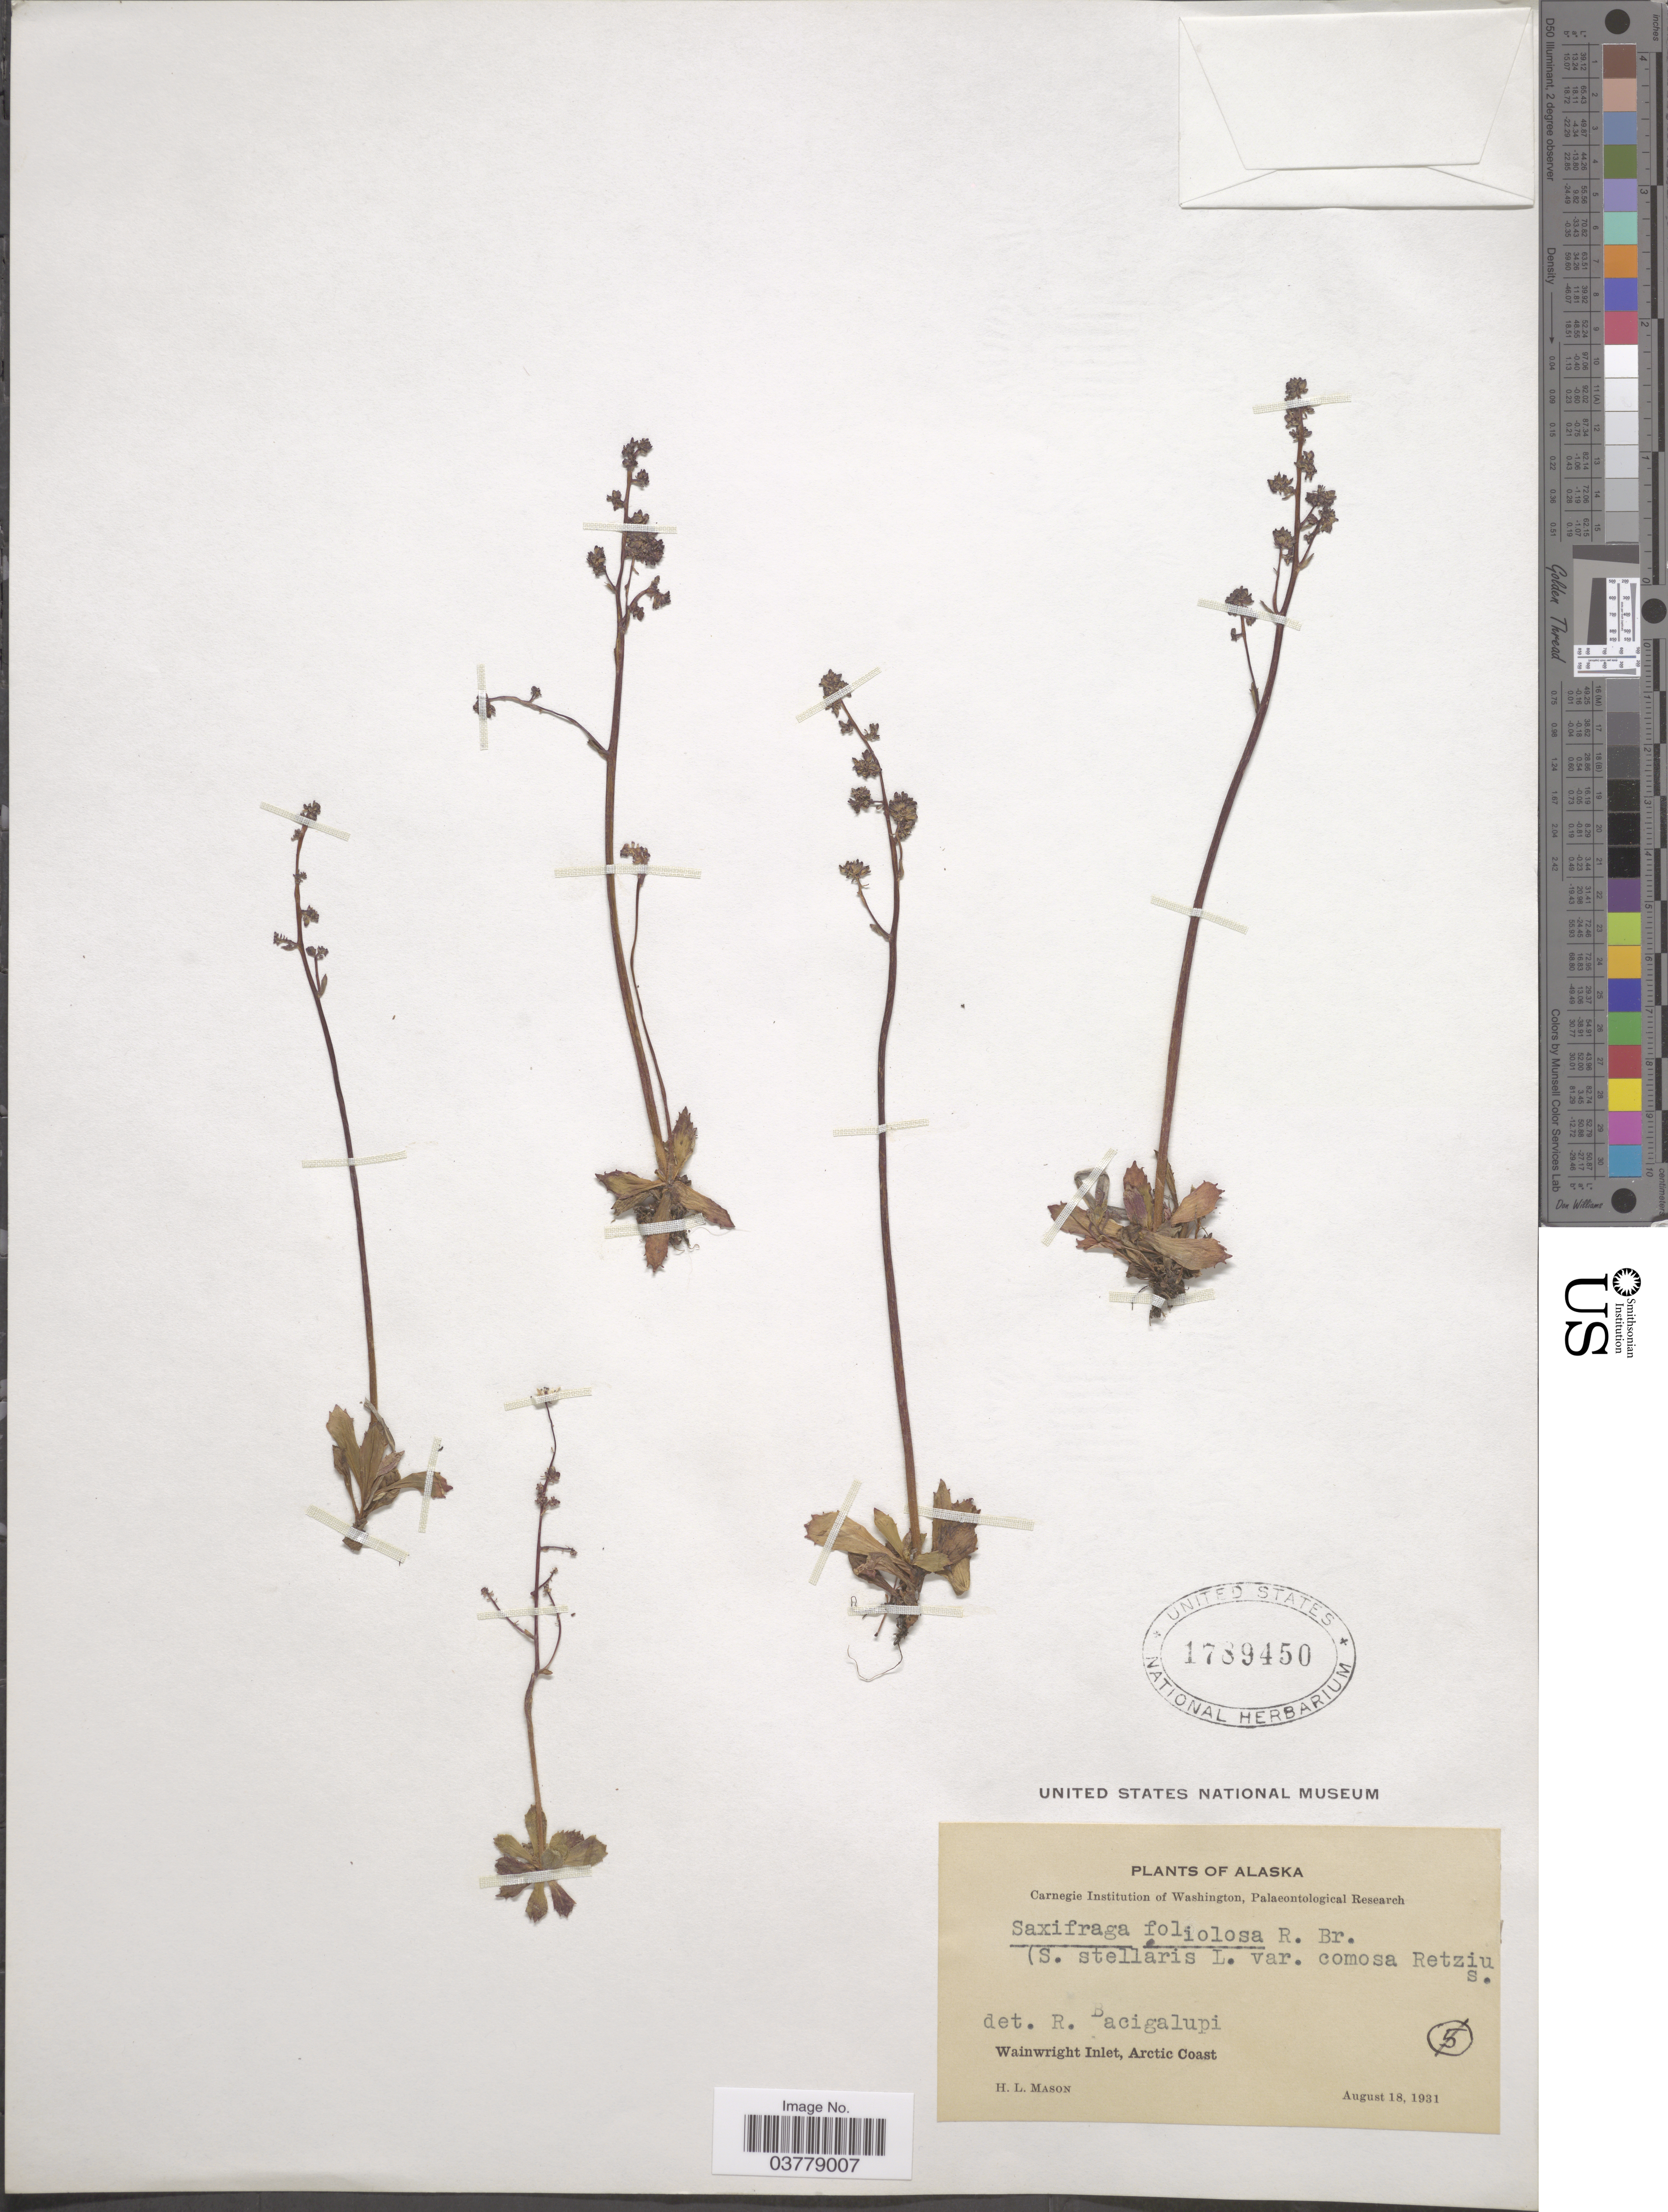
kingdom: Plantae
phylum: Tracheophyta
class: Magnoliopsida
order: Saxifragales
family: Saxifragaceae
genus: Micranthes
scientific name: Micranthes foliolosa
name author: (R. Br.) Gornall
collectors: H. L. Mason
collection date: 1931-08-18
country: United States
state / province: Alaska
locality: Wainwright Inlet, Arctic Coast.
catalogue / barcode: US 1789450